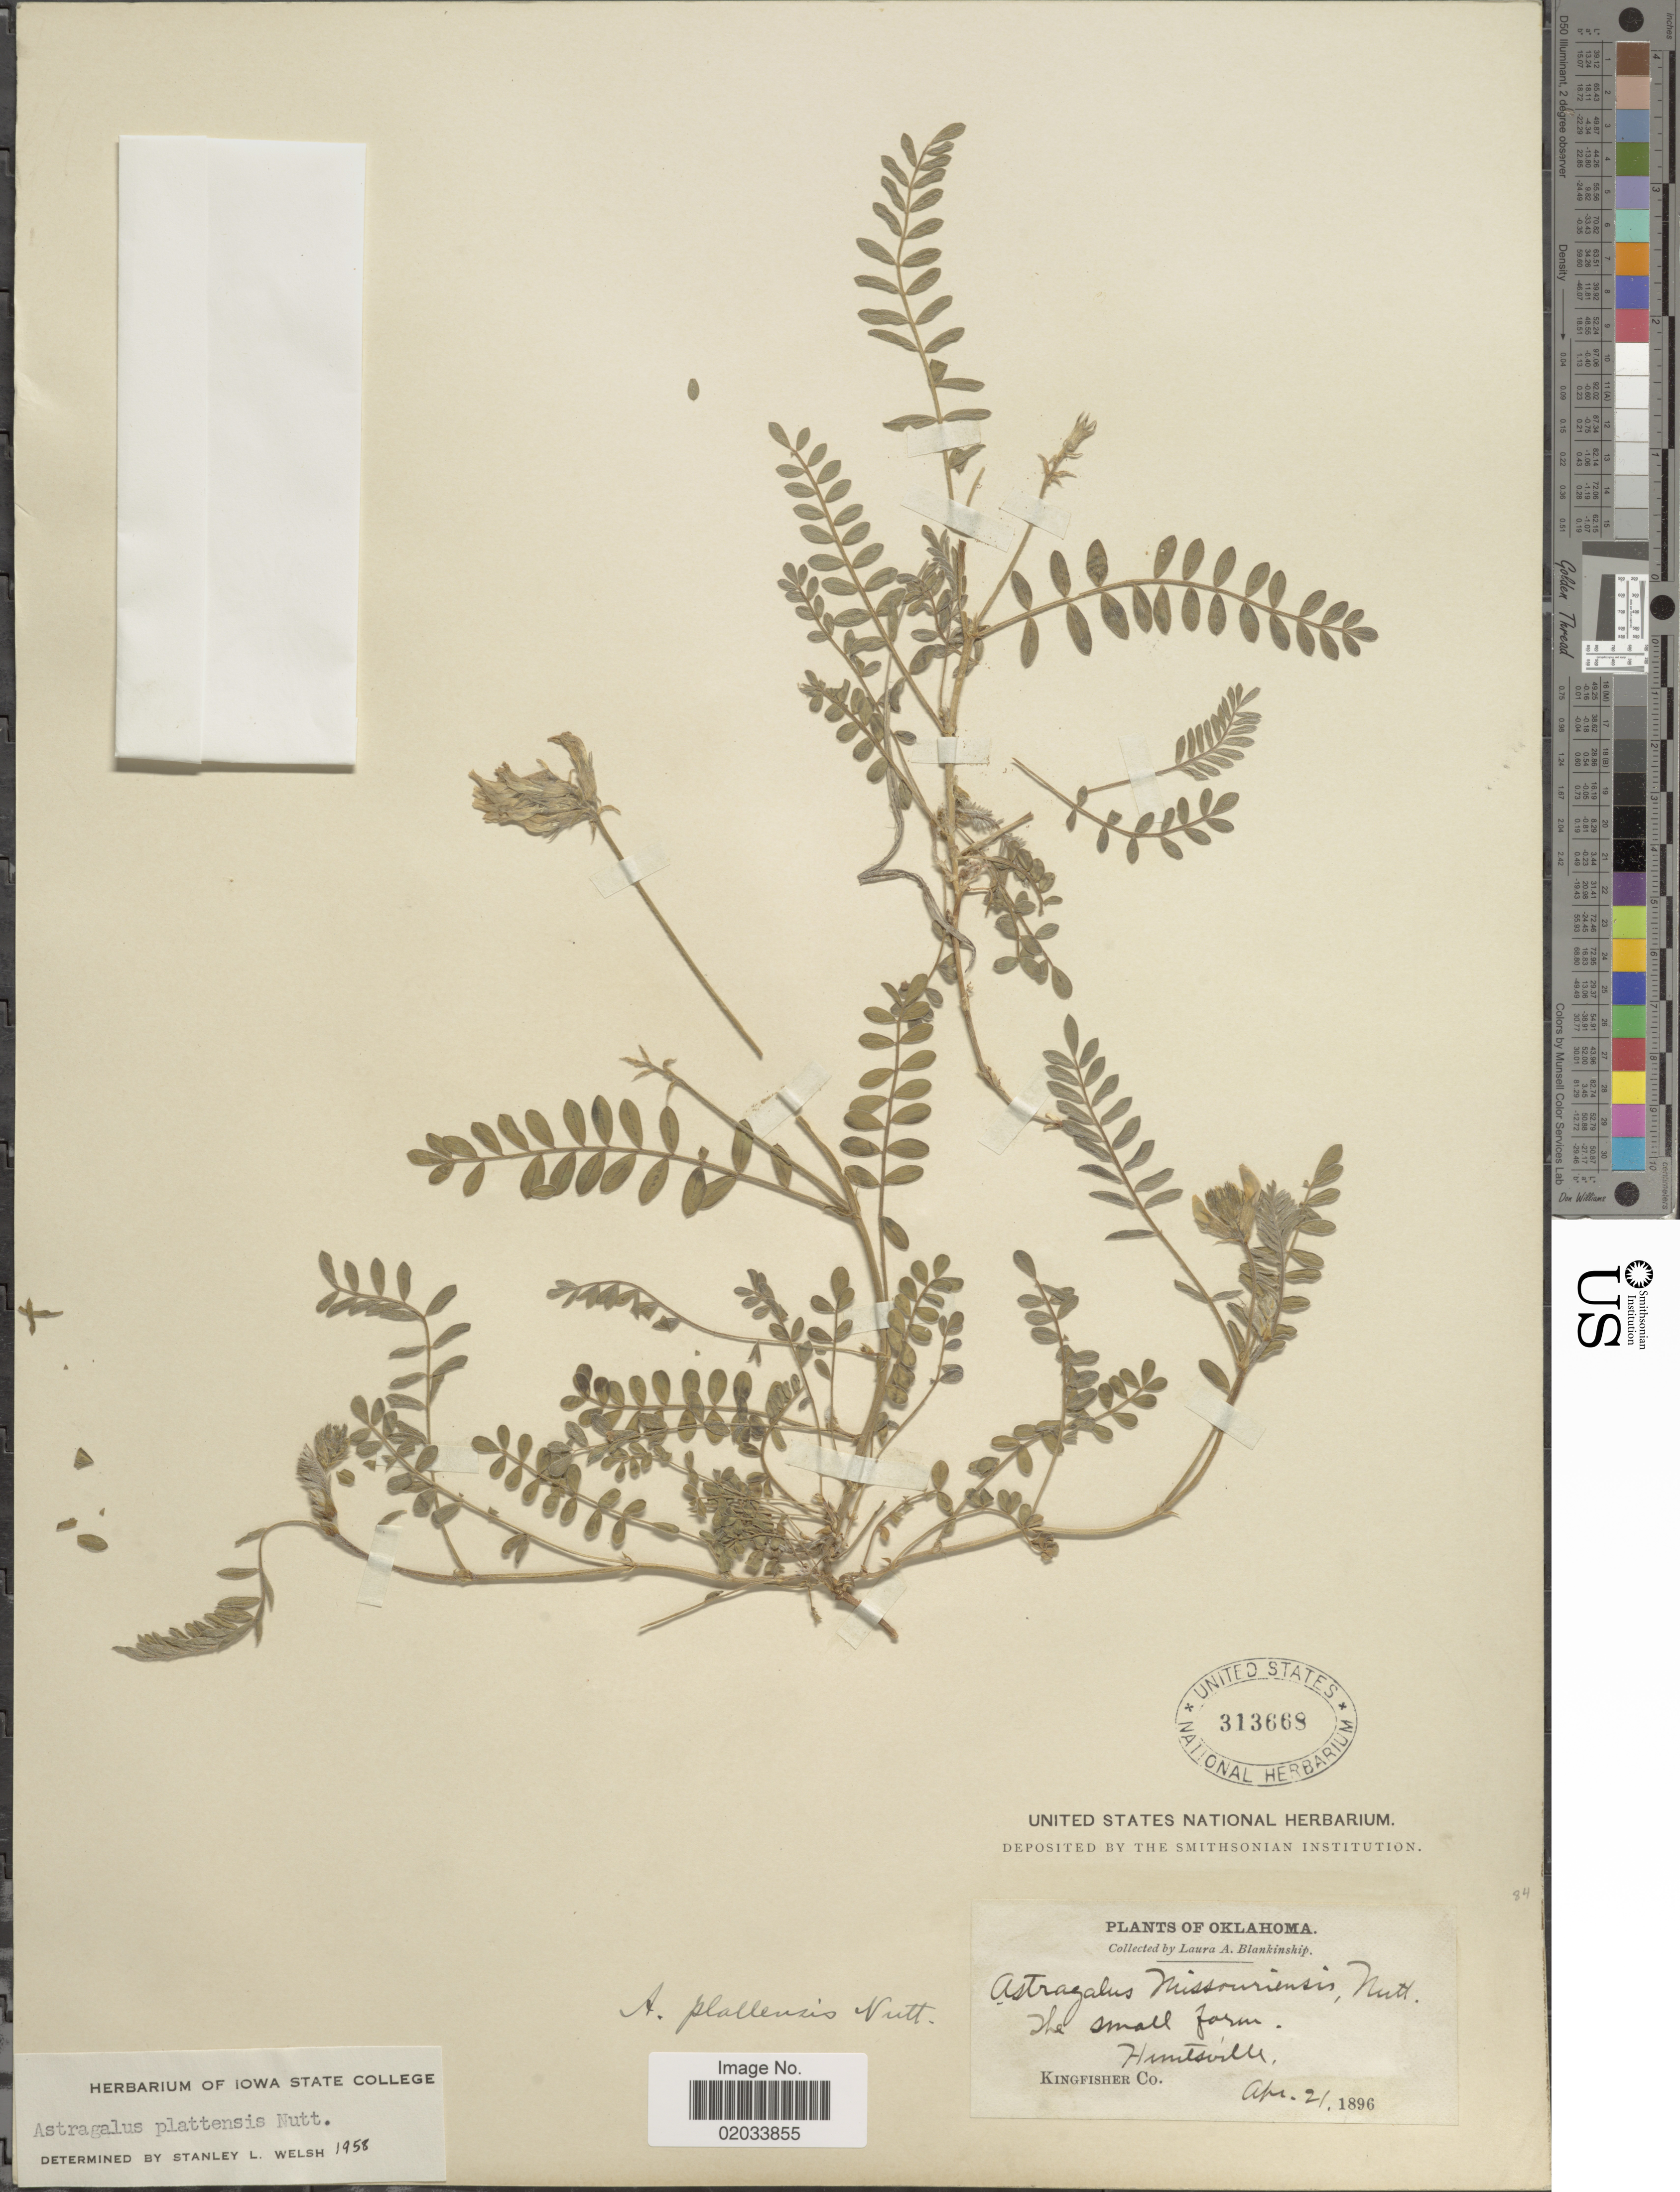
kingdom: Plantae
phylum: Tracheophyta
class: Magnoliopsida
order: Fabales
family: Fabaceae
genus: Astragalus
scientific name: Astragalus plattensis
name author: Nutt. ex Torr. & A. Gray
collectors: L. A. Blankinship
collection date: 1896-04-21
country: United States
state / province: Oklahoma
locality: The small farm, Huntsville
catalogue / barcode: US 313668